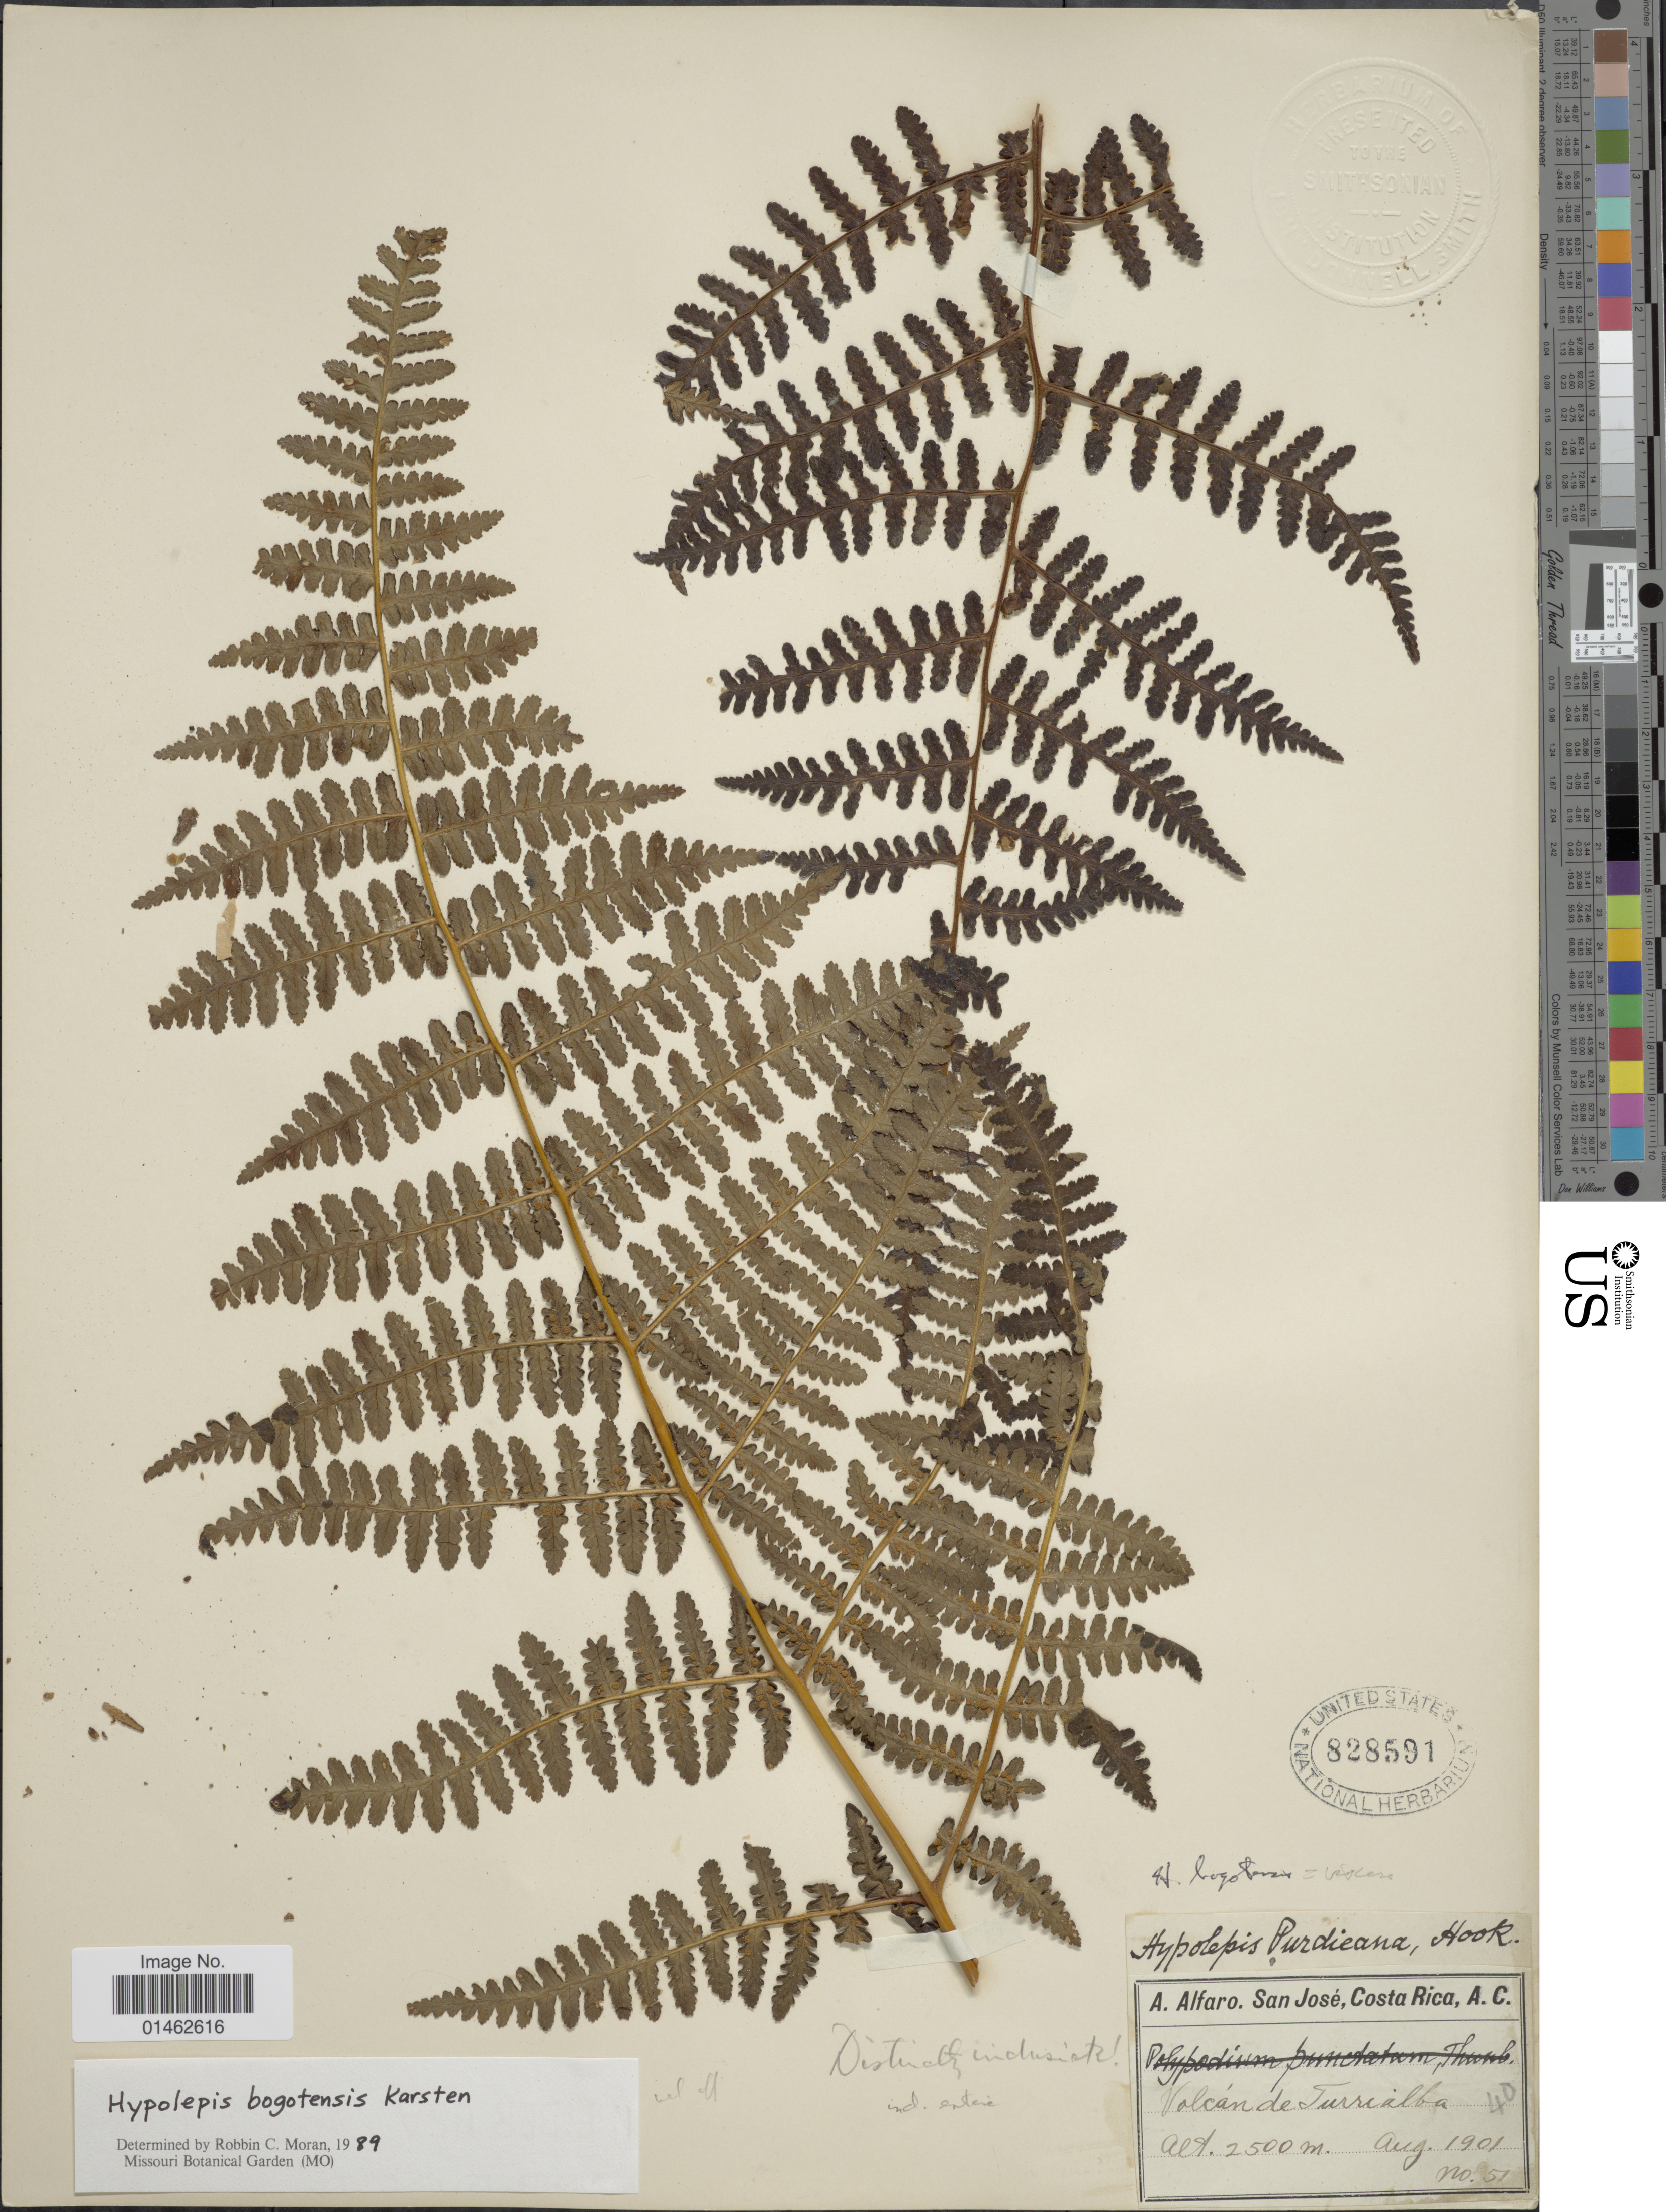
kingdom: Plantae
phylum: Tracheophyta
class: Polypodiopsida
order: Polypodiales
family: Dennstaedtiaceae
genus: Hypolepis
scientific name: Hypolepis bogotensis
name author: H. Karst.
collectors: A. Alfaro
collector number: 51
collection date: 1901-08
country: Costa Rica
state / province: Cartago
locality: Volcán de Turrialba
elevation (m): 2500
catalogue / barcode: US 828591